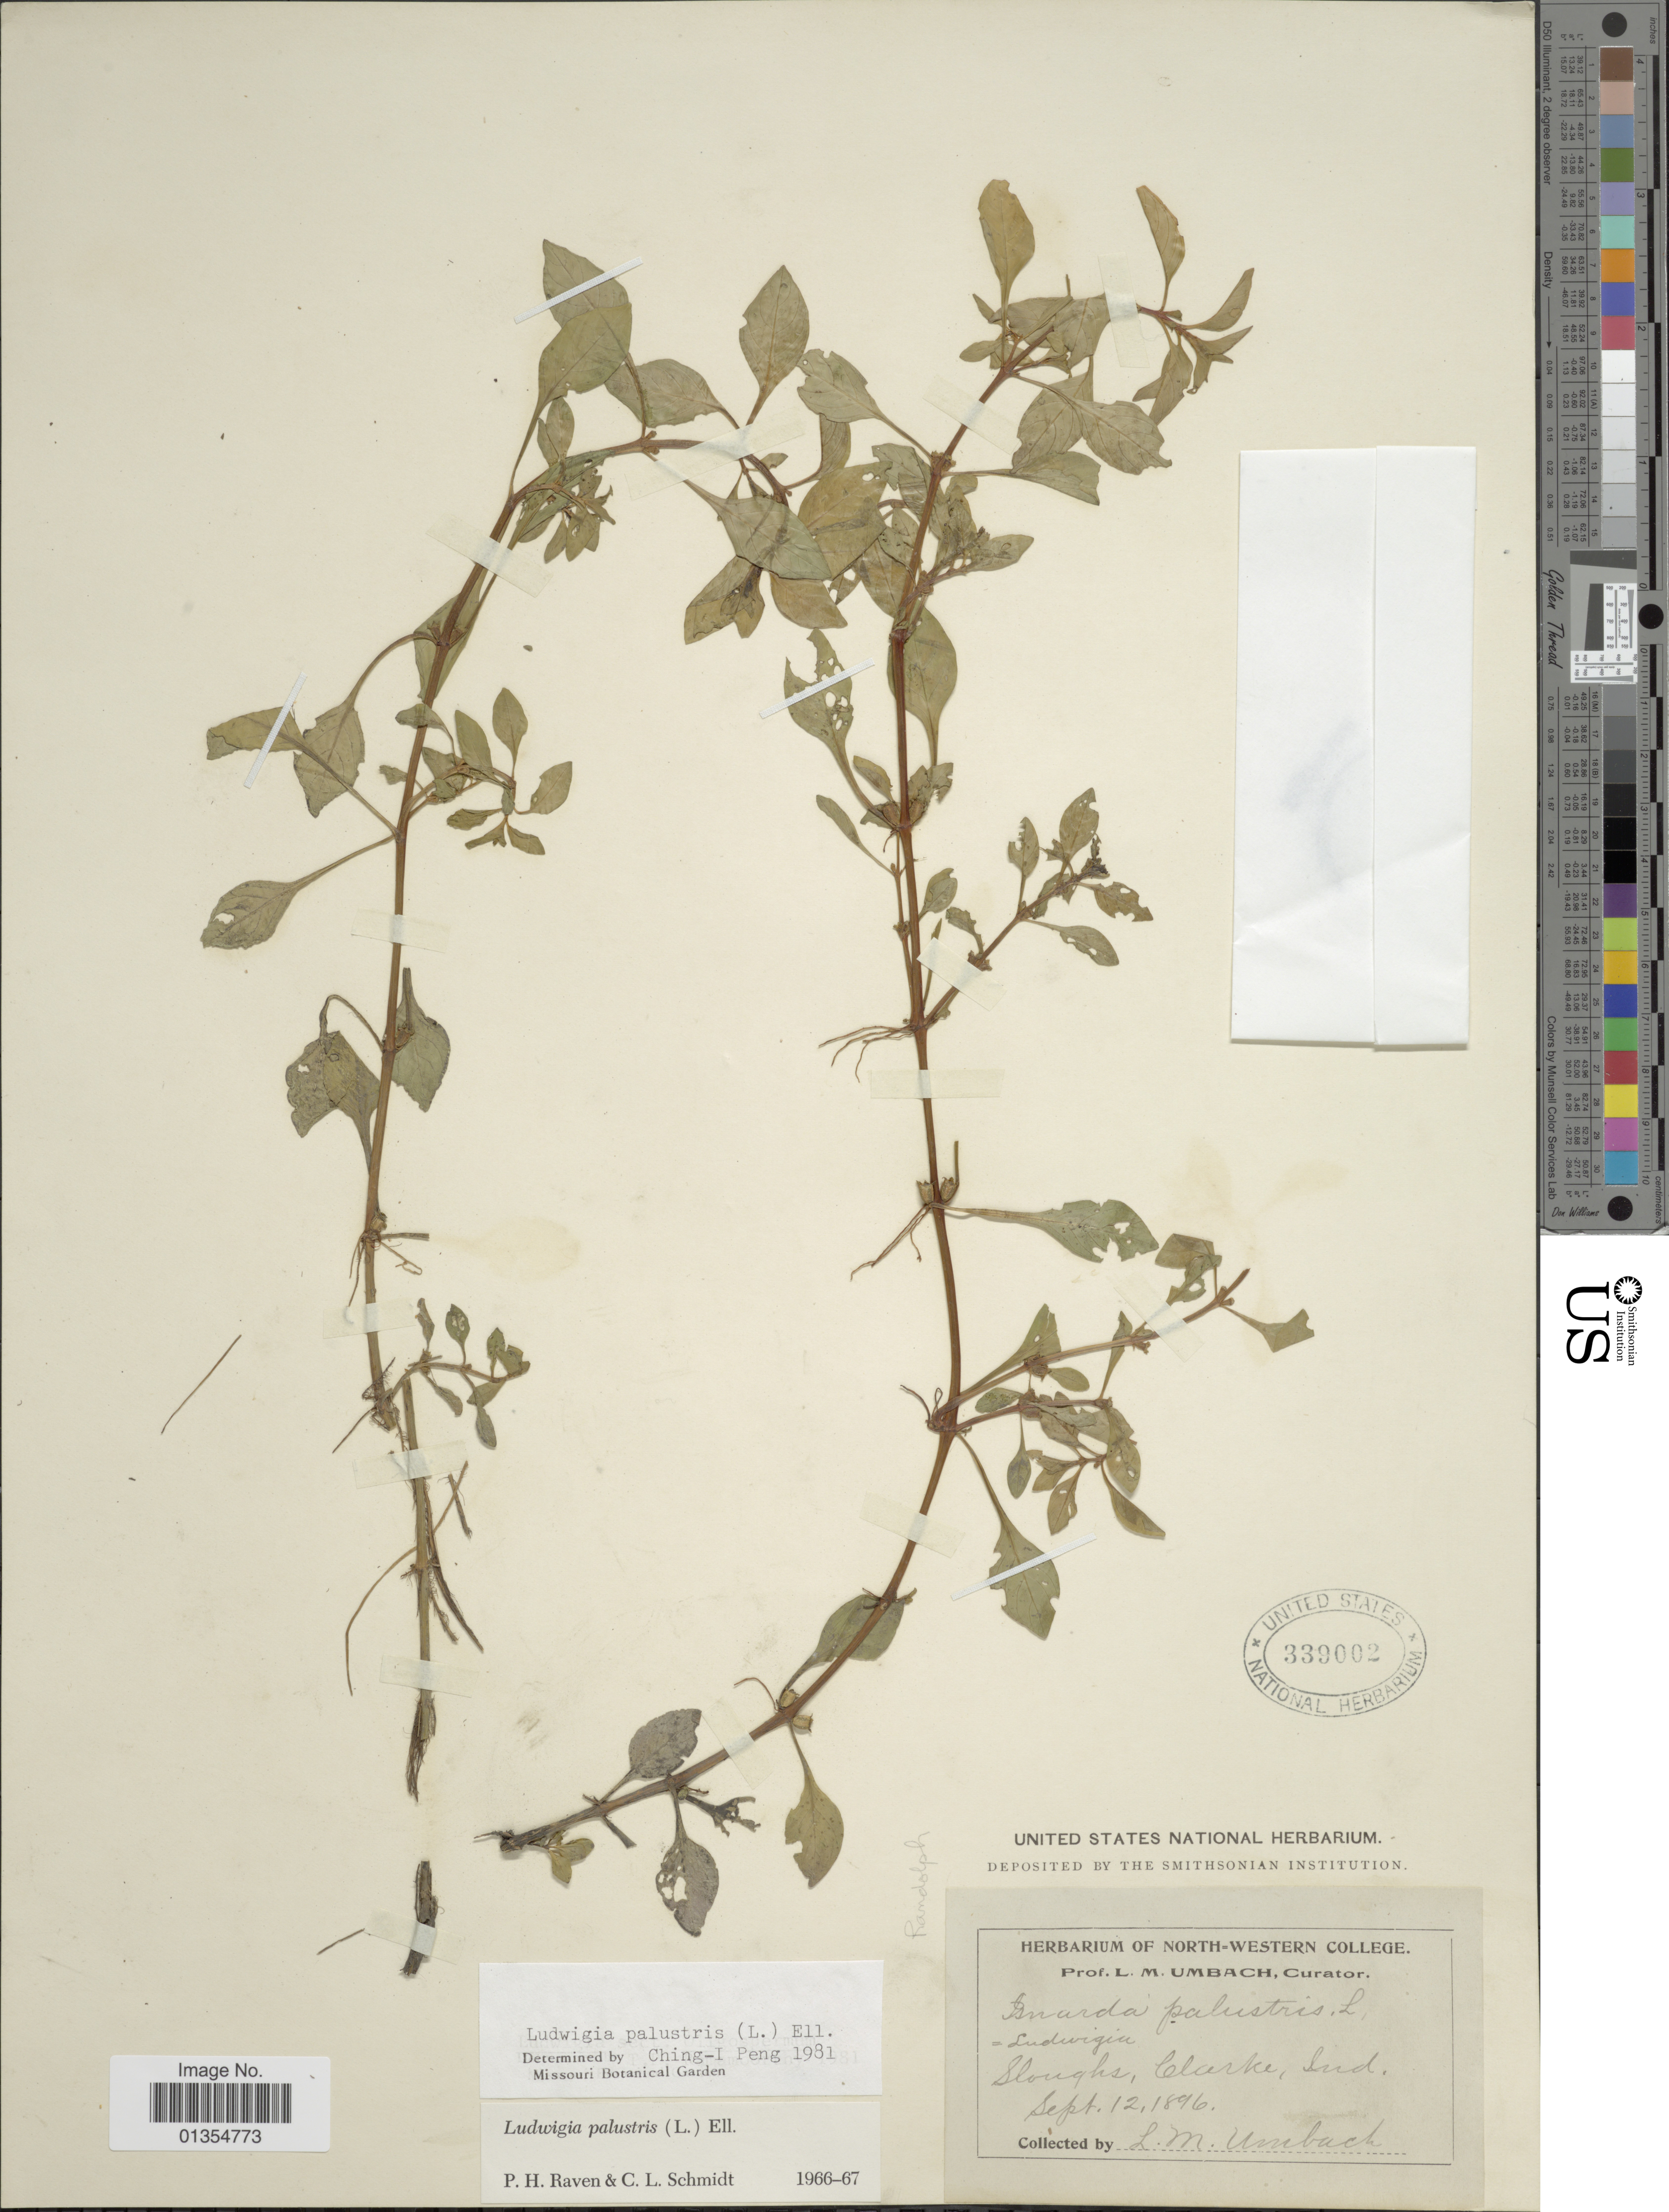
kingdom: Plantae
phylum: Tracheophyta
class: Magnoliopsida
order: Myrtales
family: Onagraceae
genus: Ludwigia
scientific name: Ludwigia palustris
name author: (L.) Elliott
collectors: L. M. Umbach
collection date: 1896-09-12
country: United States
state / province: Indiana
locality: Clarke, Ind.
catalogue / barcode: US 339002